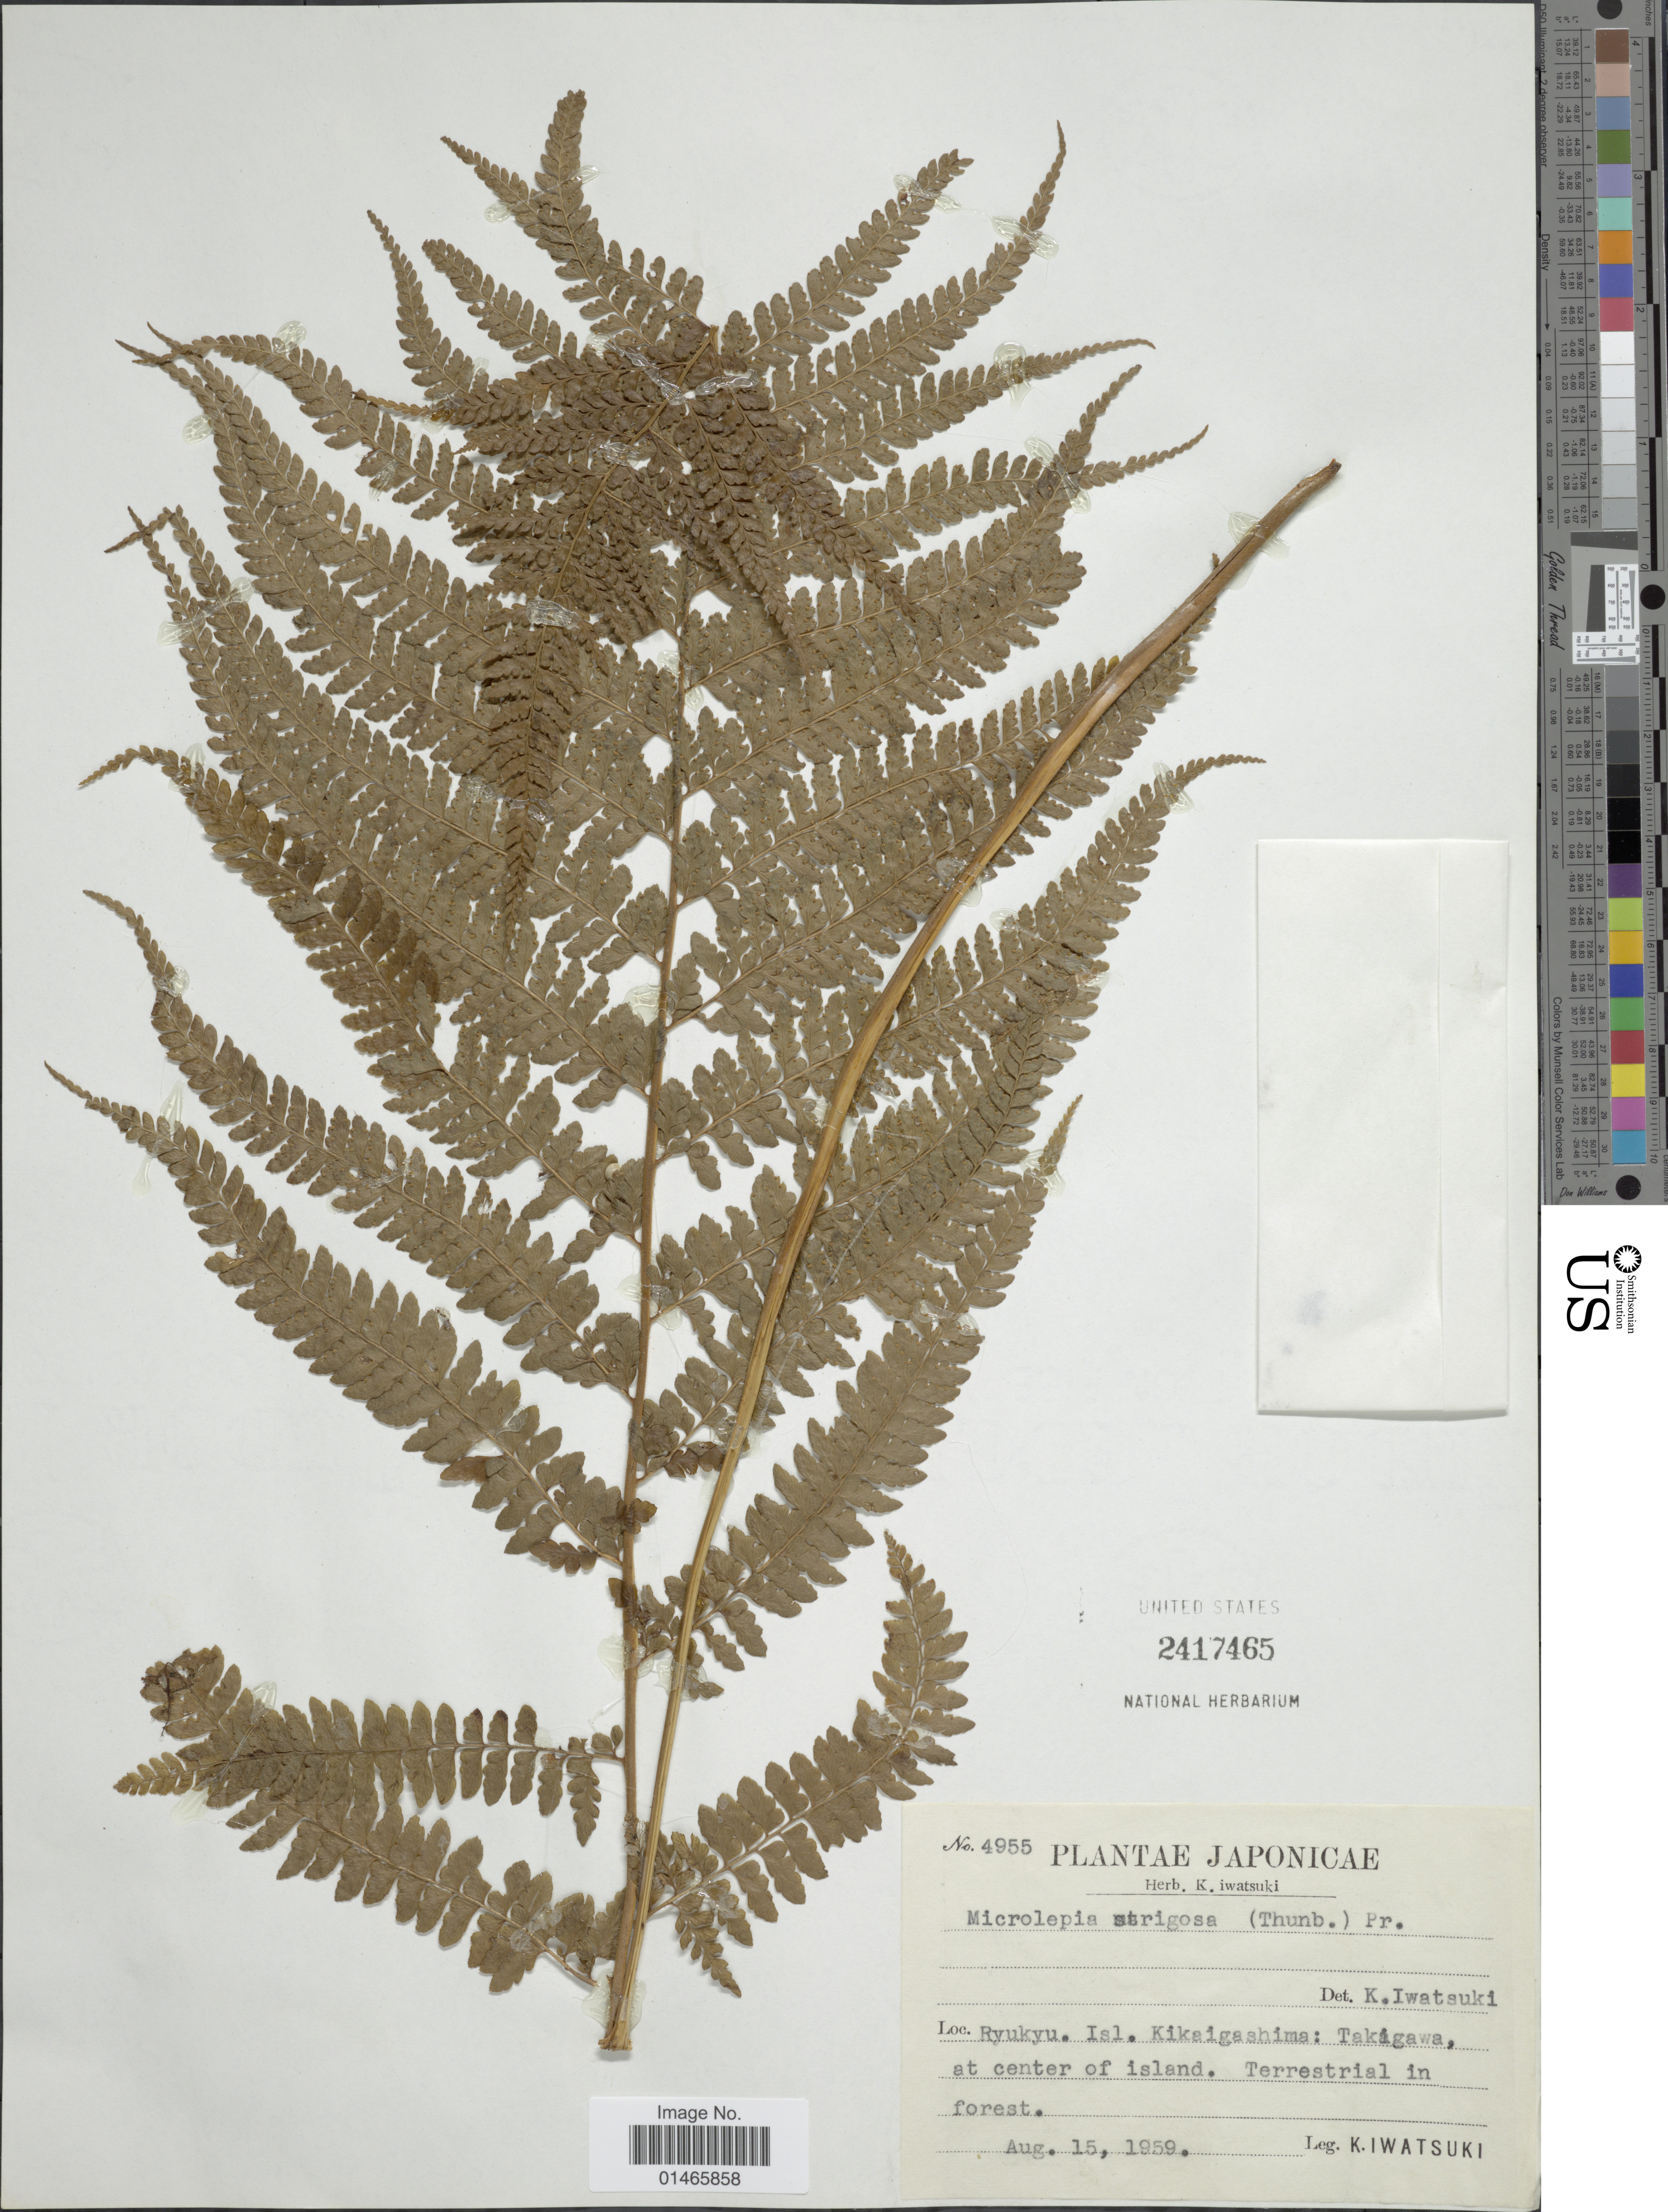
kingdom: Plantae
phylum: Tracheophyta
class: Polypodiopsida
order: Polypodiales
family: Dennstaedtiaceae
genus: Microlepia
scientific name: Microlepia strigosa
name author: (Thunb.) J. Presl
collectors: K. Iwatsuki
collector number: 4955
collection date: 1959-08-15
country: Japan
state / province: Kagosima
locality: Ryukyu, Isl., Kikaigashima:Takigawa at center of Island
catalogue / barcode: US 2417465